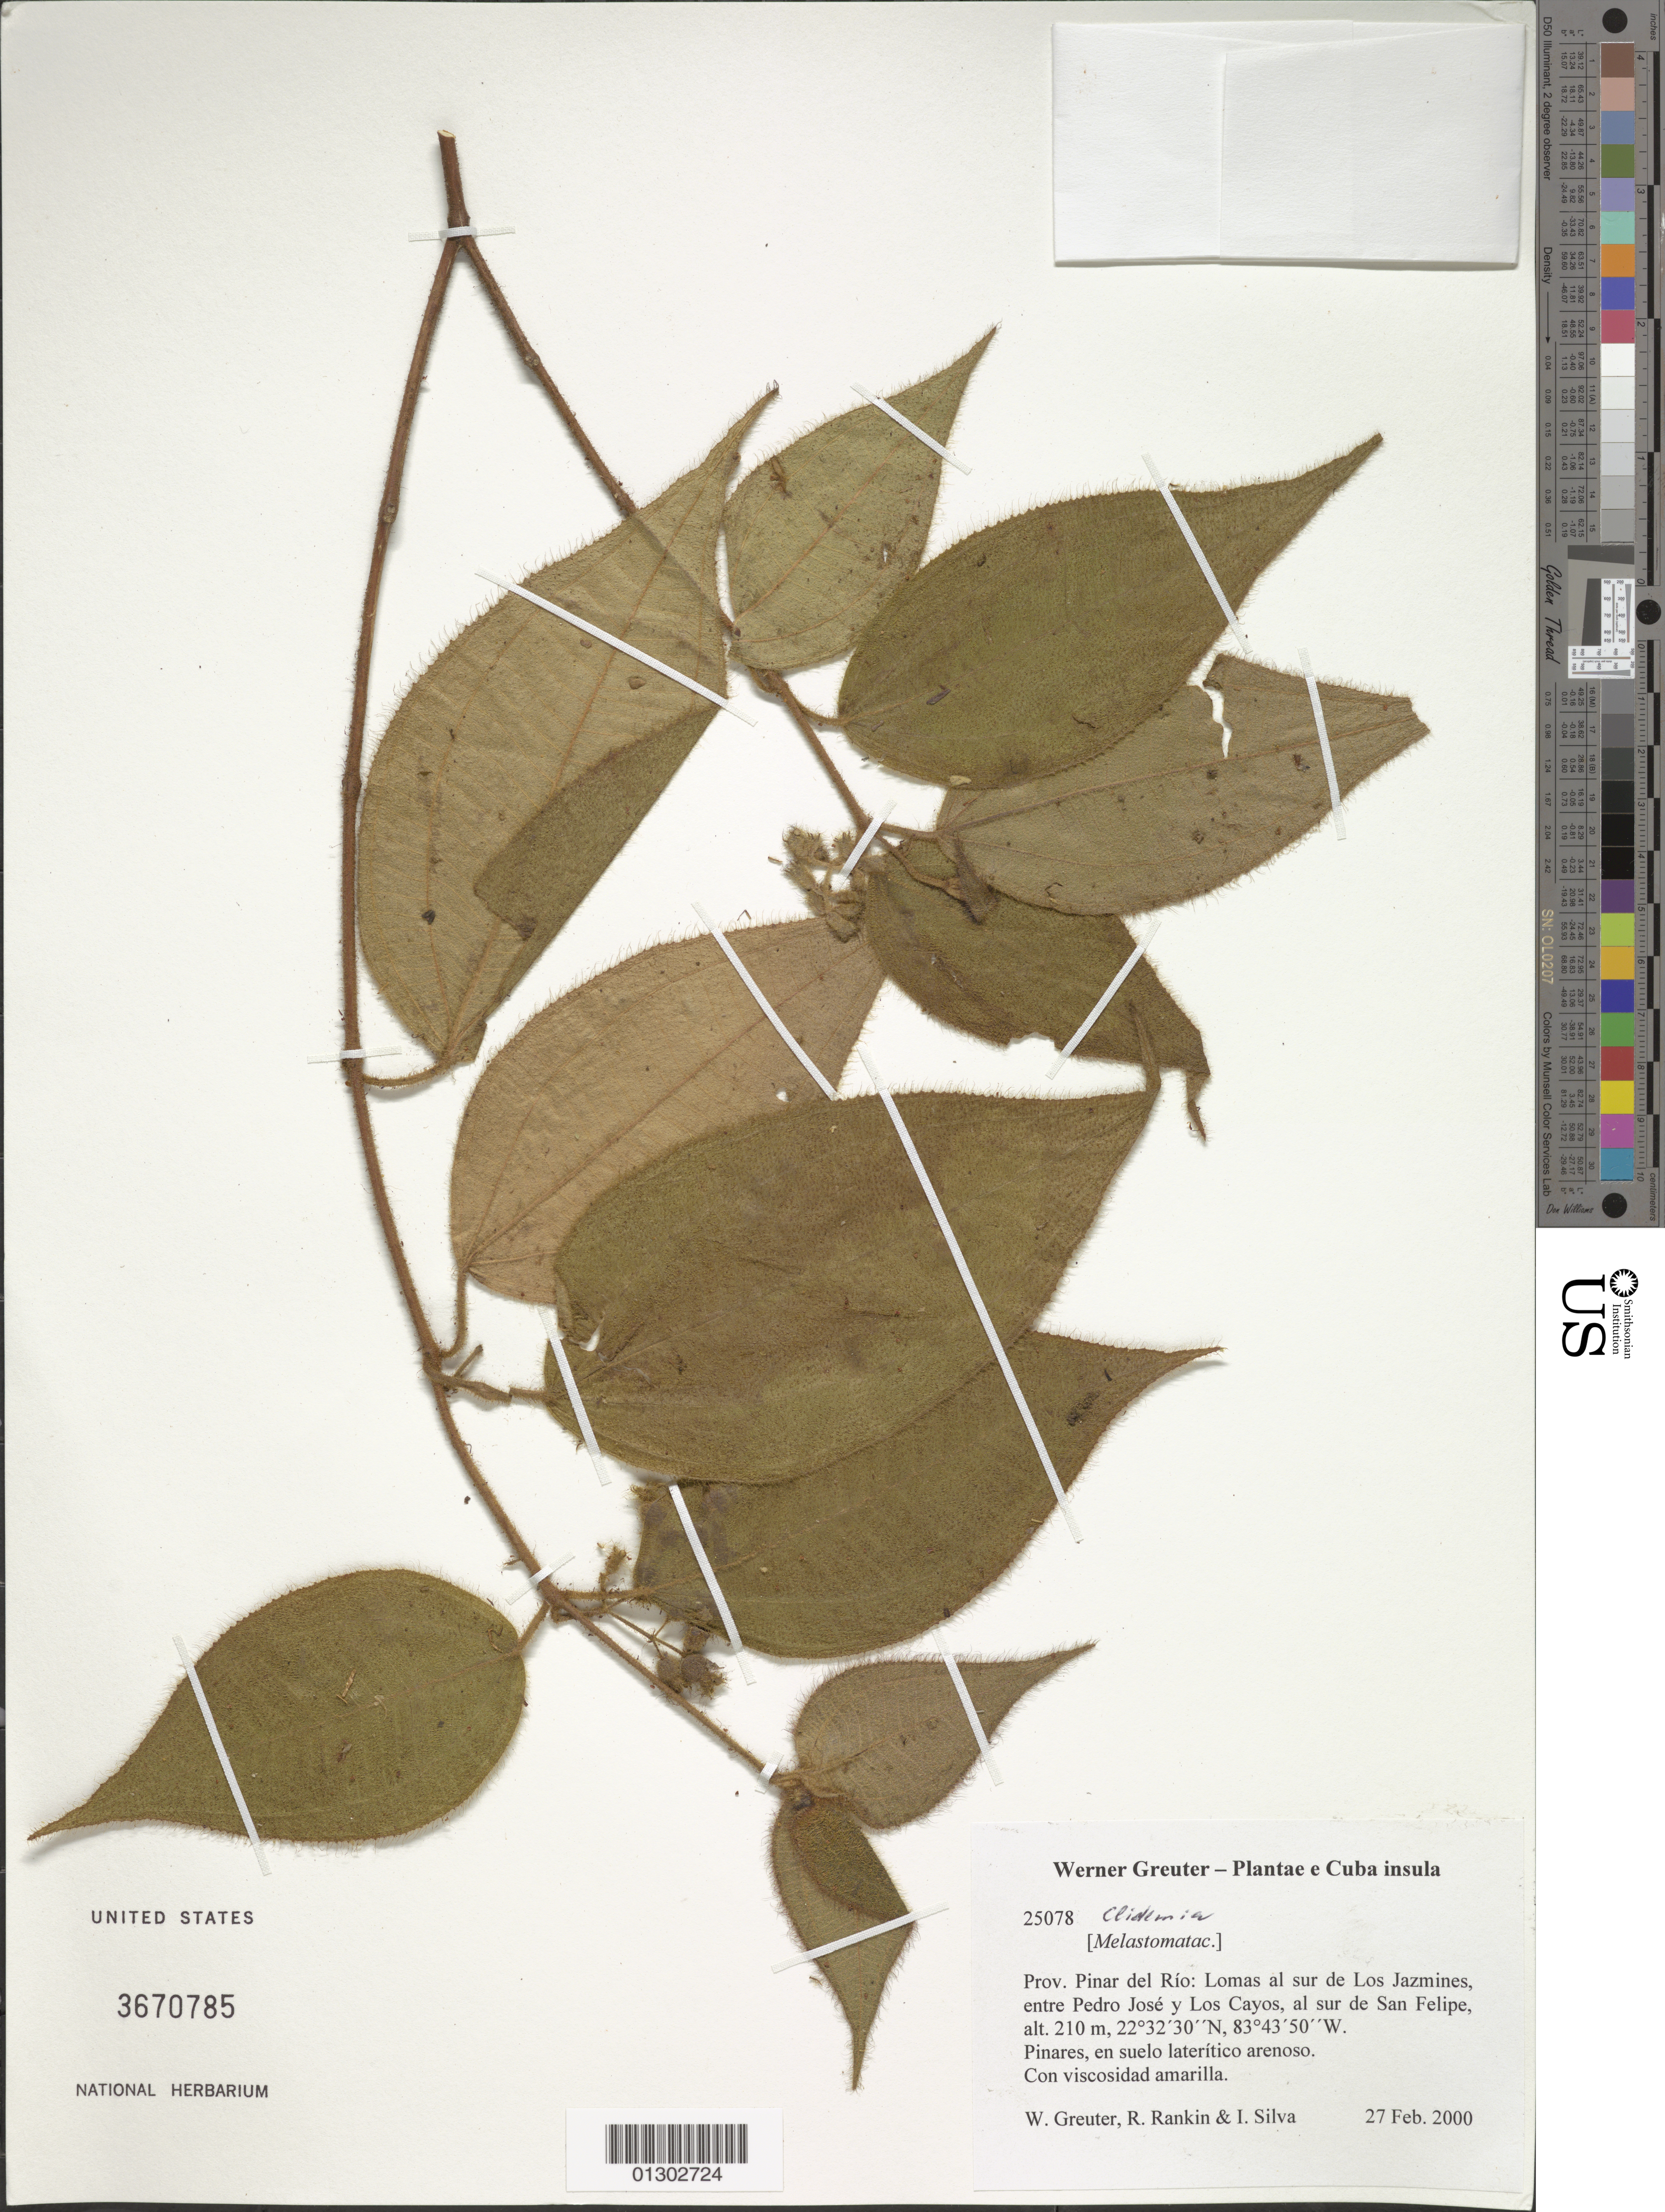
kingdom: Plantae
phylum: Tracheophyta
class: Magnoliopsida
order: Myrtales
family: Melastomataceae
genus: Miconia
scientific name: Miconia dependens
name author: (DC.) Judd & Maguire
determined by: Ferreira-Alves, R.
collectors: W. R. Greuter, R. Rankin Rodriguez & I. Silva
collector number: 25078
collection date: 2000-02-27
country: Cuba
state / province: Pinar del Rio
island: Cuba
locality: Los Jazmines, lomas al sur; entre Pedro José y Los Cayos, al sur de San Felipe.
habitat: Pinares, en suelo laterítico arenoso.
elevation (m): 210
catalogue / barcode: US 3670785